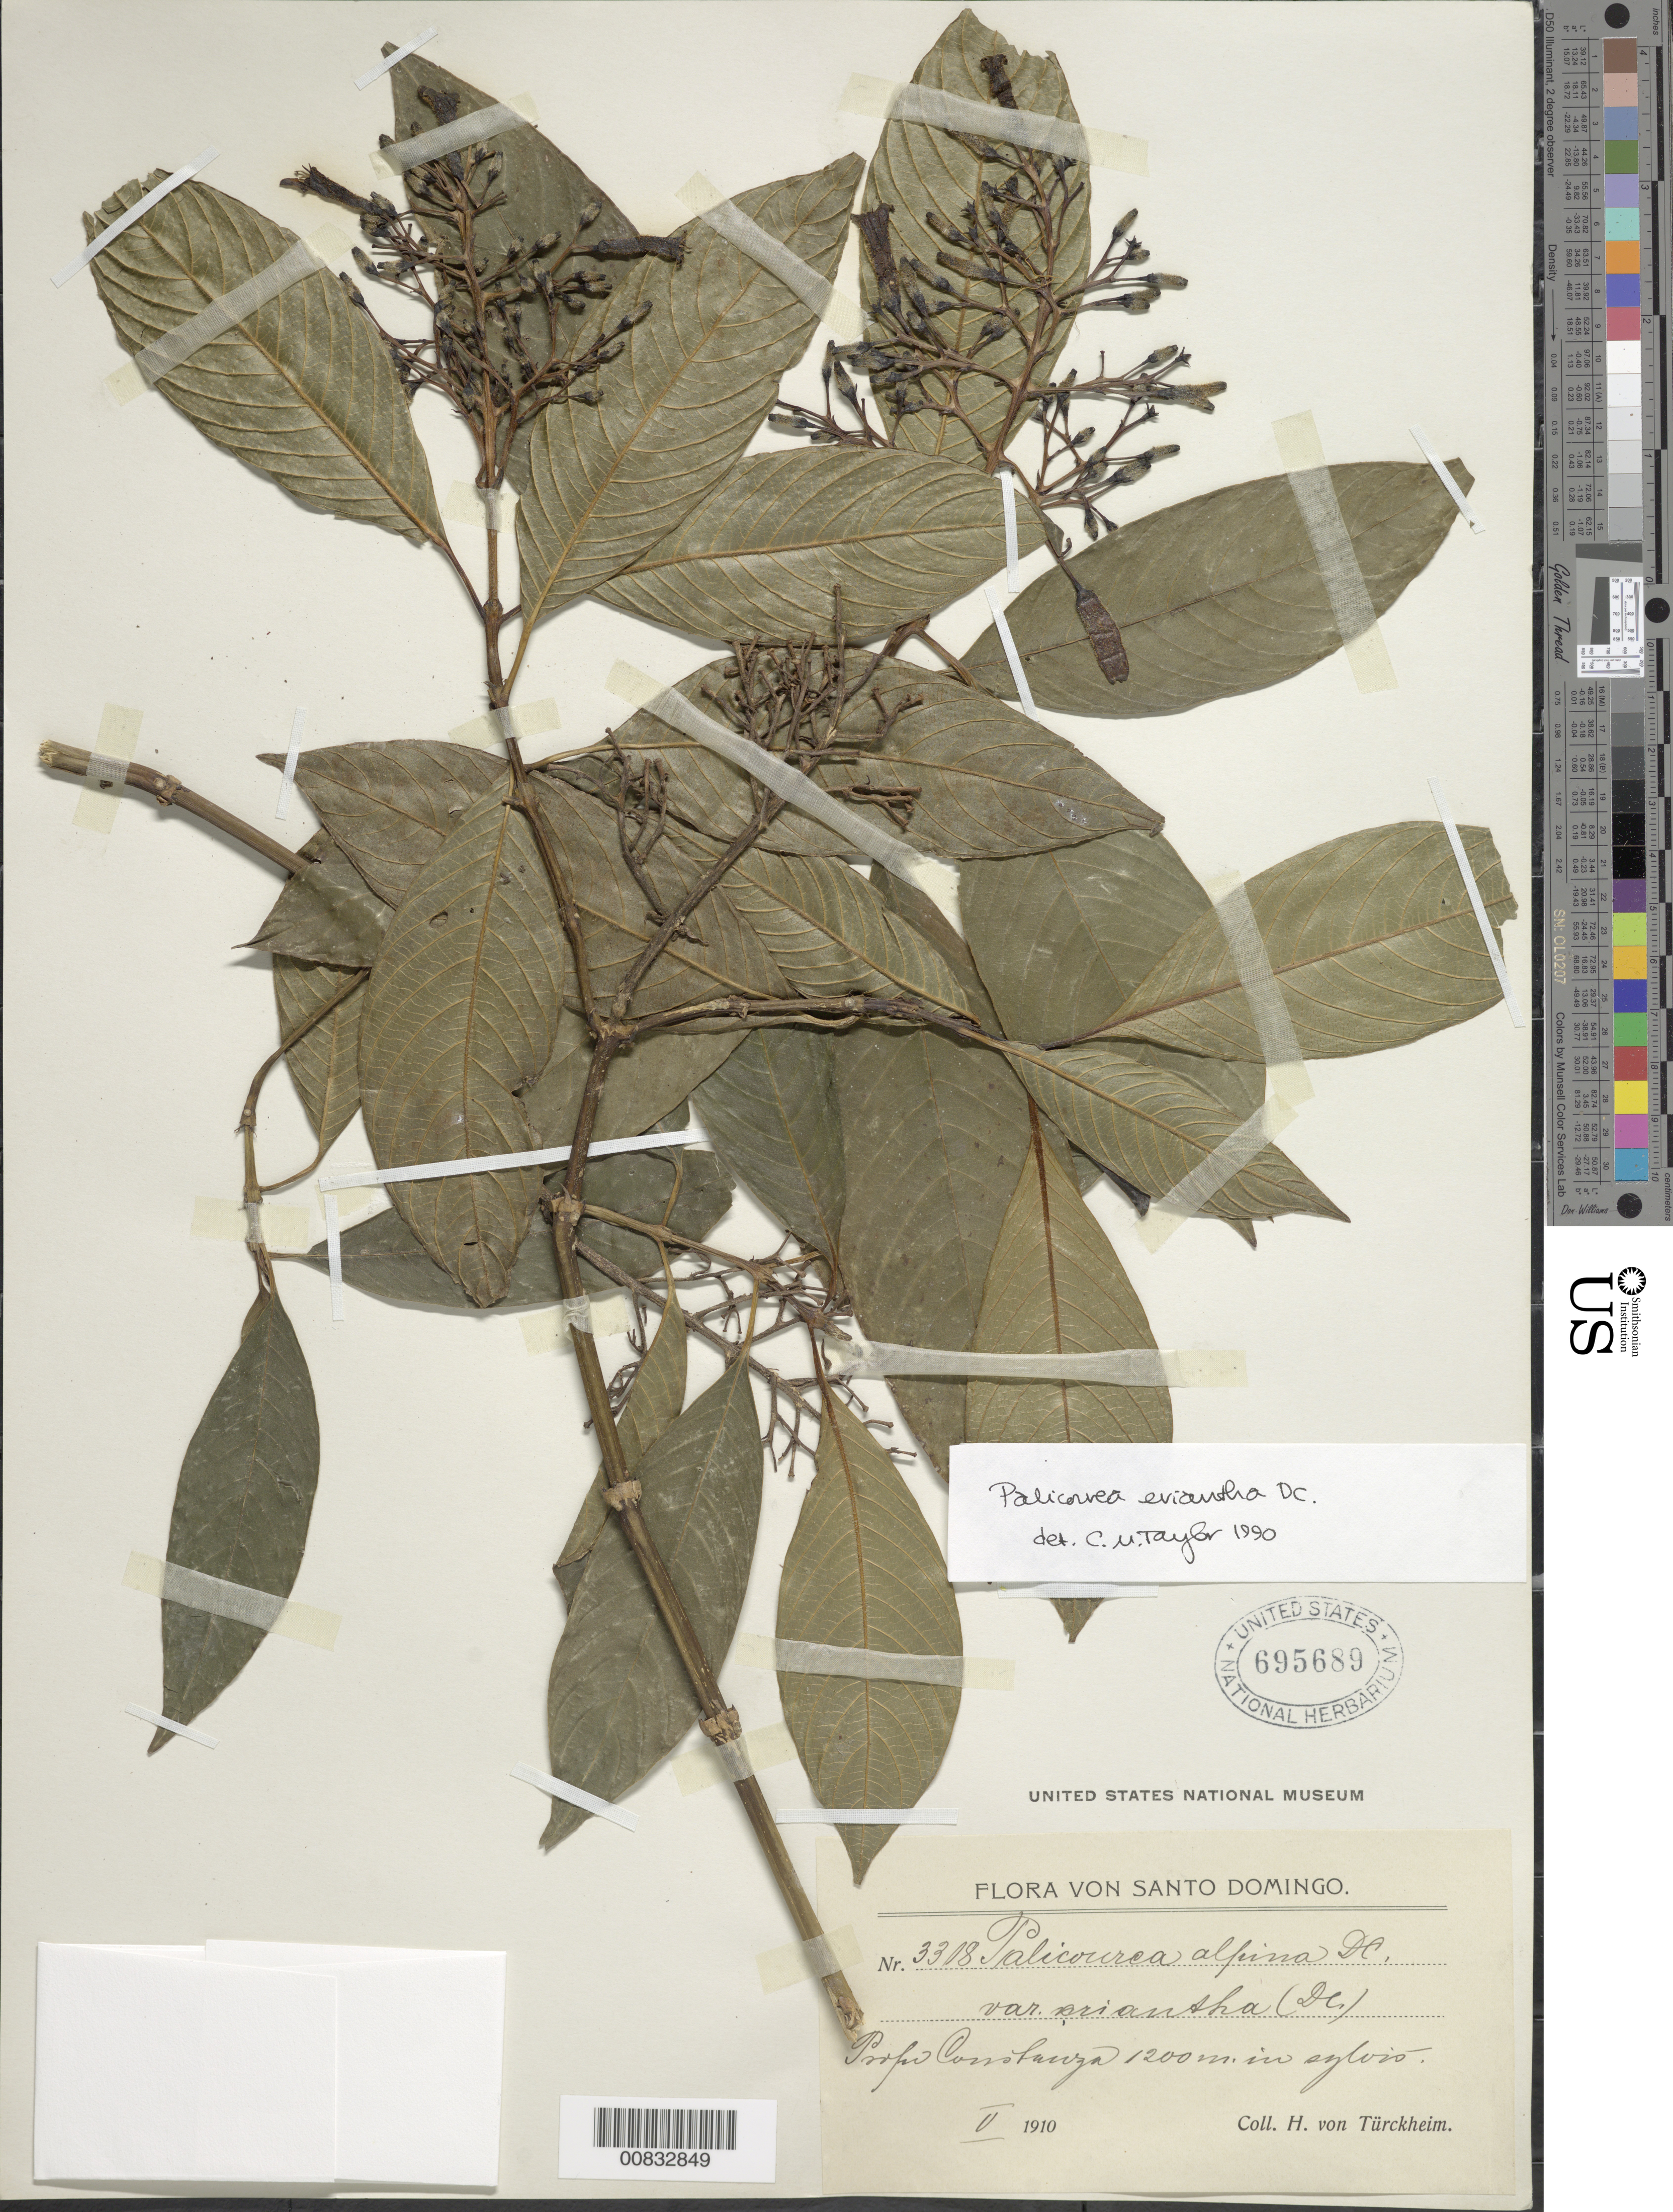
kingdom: Plantae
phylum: Tracheophyta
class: Magnoliopsida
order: Gentianales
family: Rubiaceae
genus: Palicourea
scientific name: Palicourea eriantha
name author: DC.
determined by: Taylor, Charlotte M.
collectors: H. von Türckheim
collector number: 3308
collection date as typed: May 1910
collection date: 1910-05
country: Dominican Republic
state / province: La Vega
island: Hispaniola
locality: Constanza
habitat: In sylvis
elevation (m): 1200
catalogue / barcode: US 695689